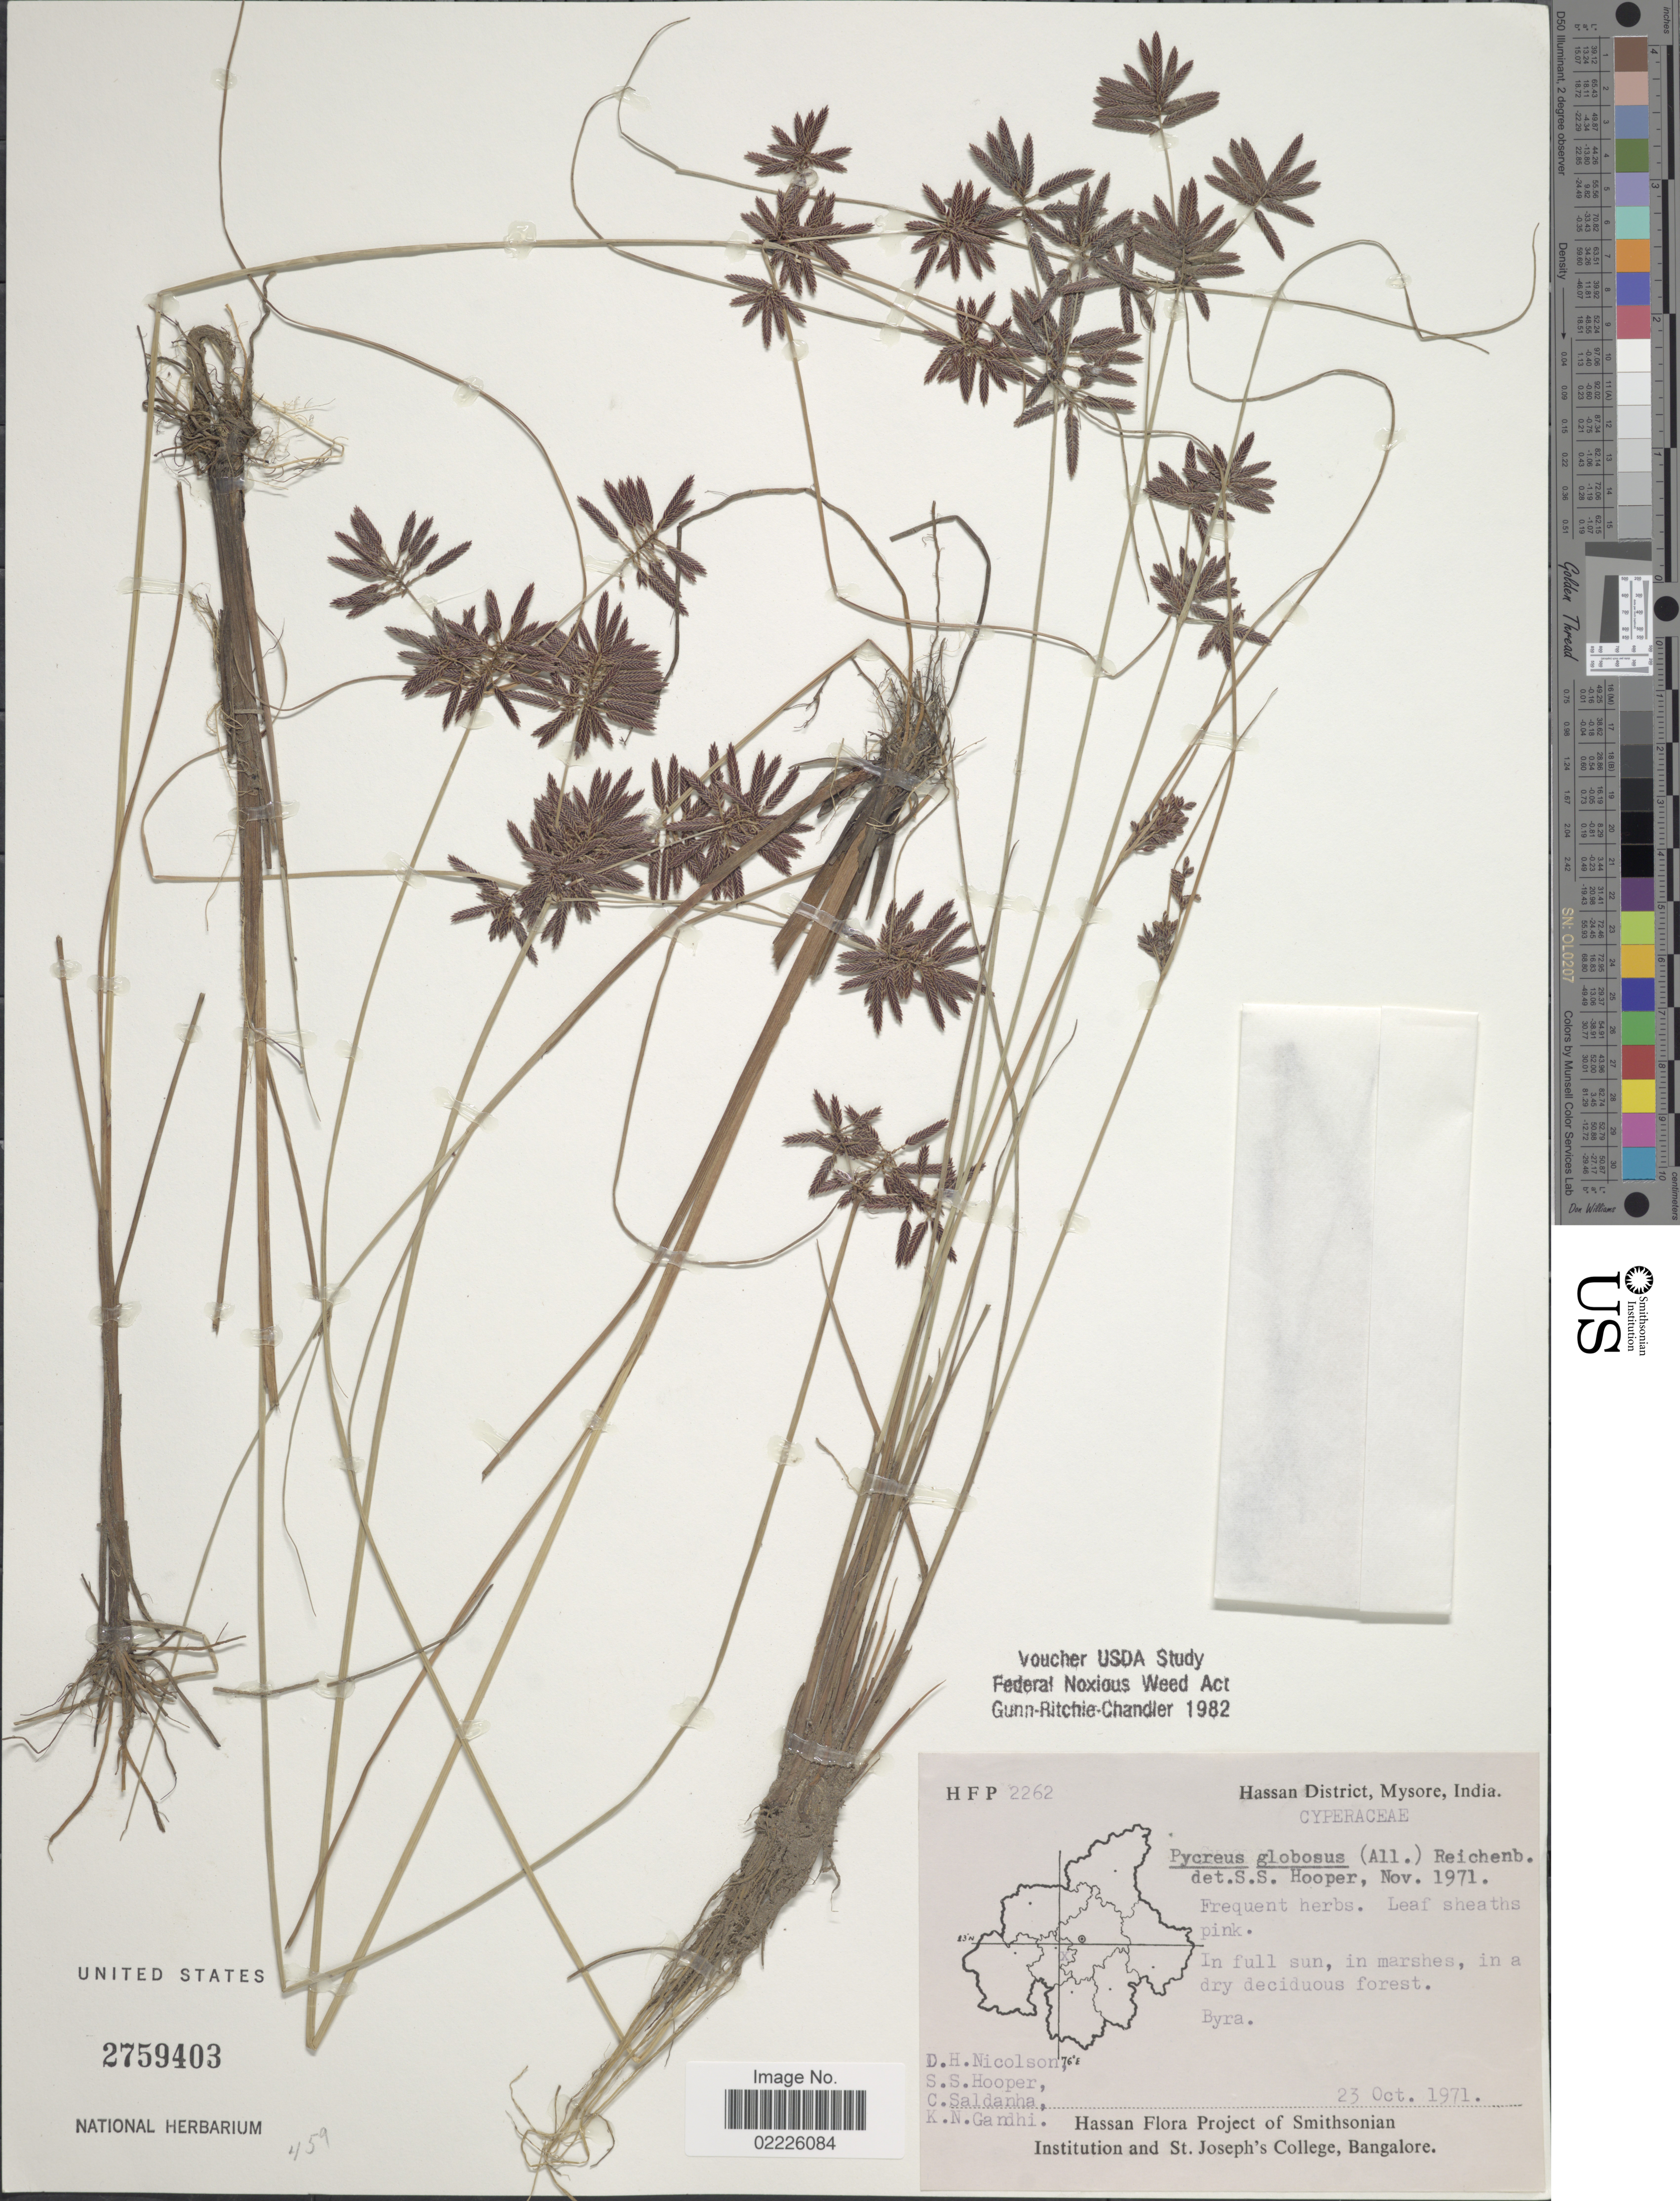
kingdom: Plantae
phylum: Tracheophyta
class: Liliopsida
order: Poales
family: Cyperaceae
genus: Cyperus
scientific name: Cyperus flavidus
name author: Retz.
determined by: Strong, Mark T., (BOT), Smithsonian Institution - National Museum of Natural History (UNITED STATES)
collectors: D. H. Nicolson, S. S. Hooper, C. Saldanha & K. N. Gandhi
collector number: HFP 2262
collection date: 1971-10-23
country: India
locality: Hassan District, Mysore, India, Byra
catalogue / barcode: US 2759403